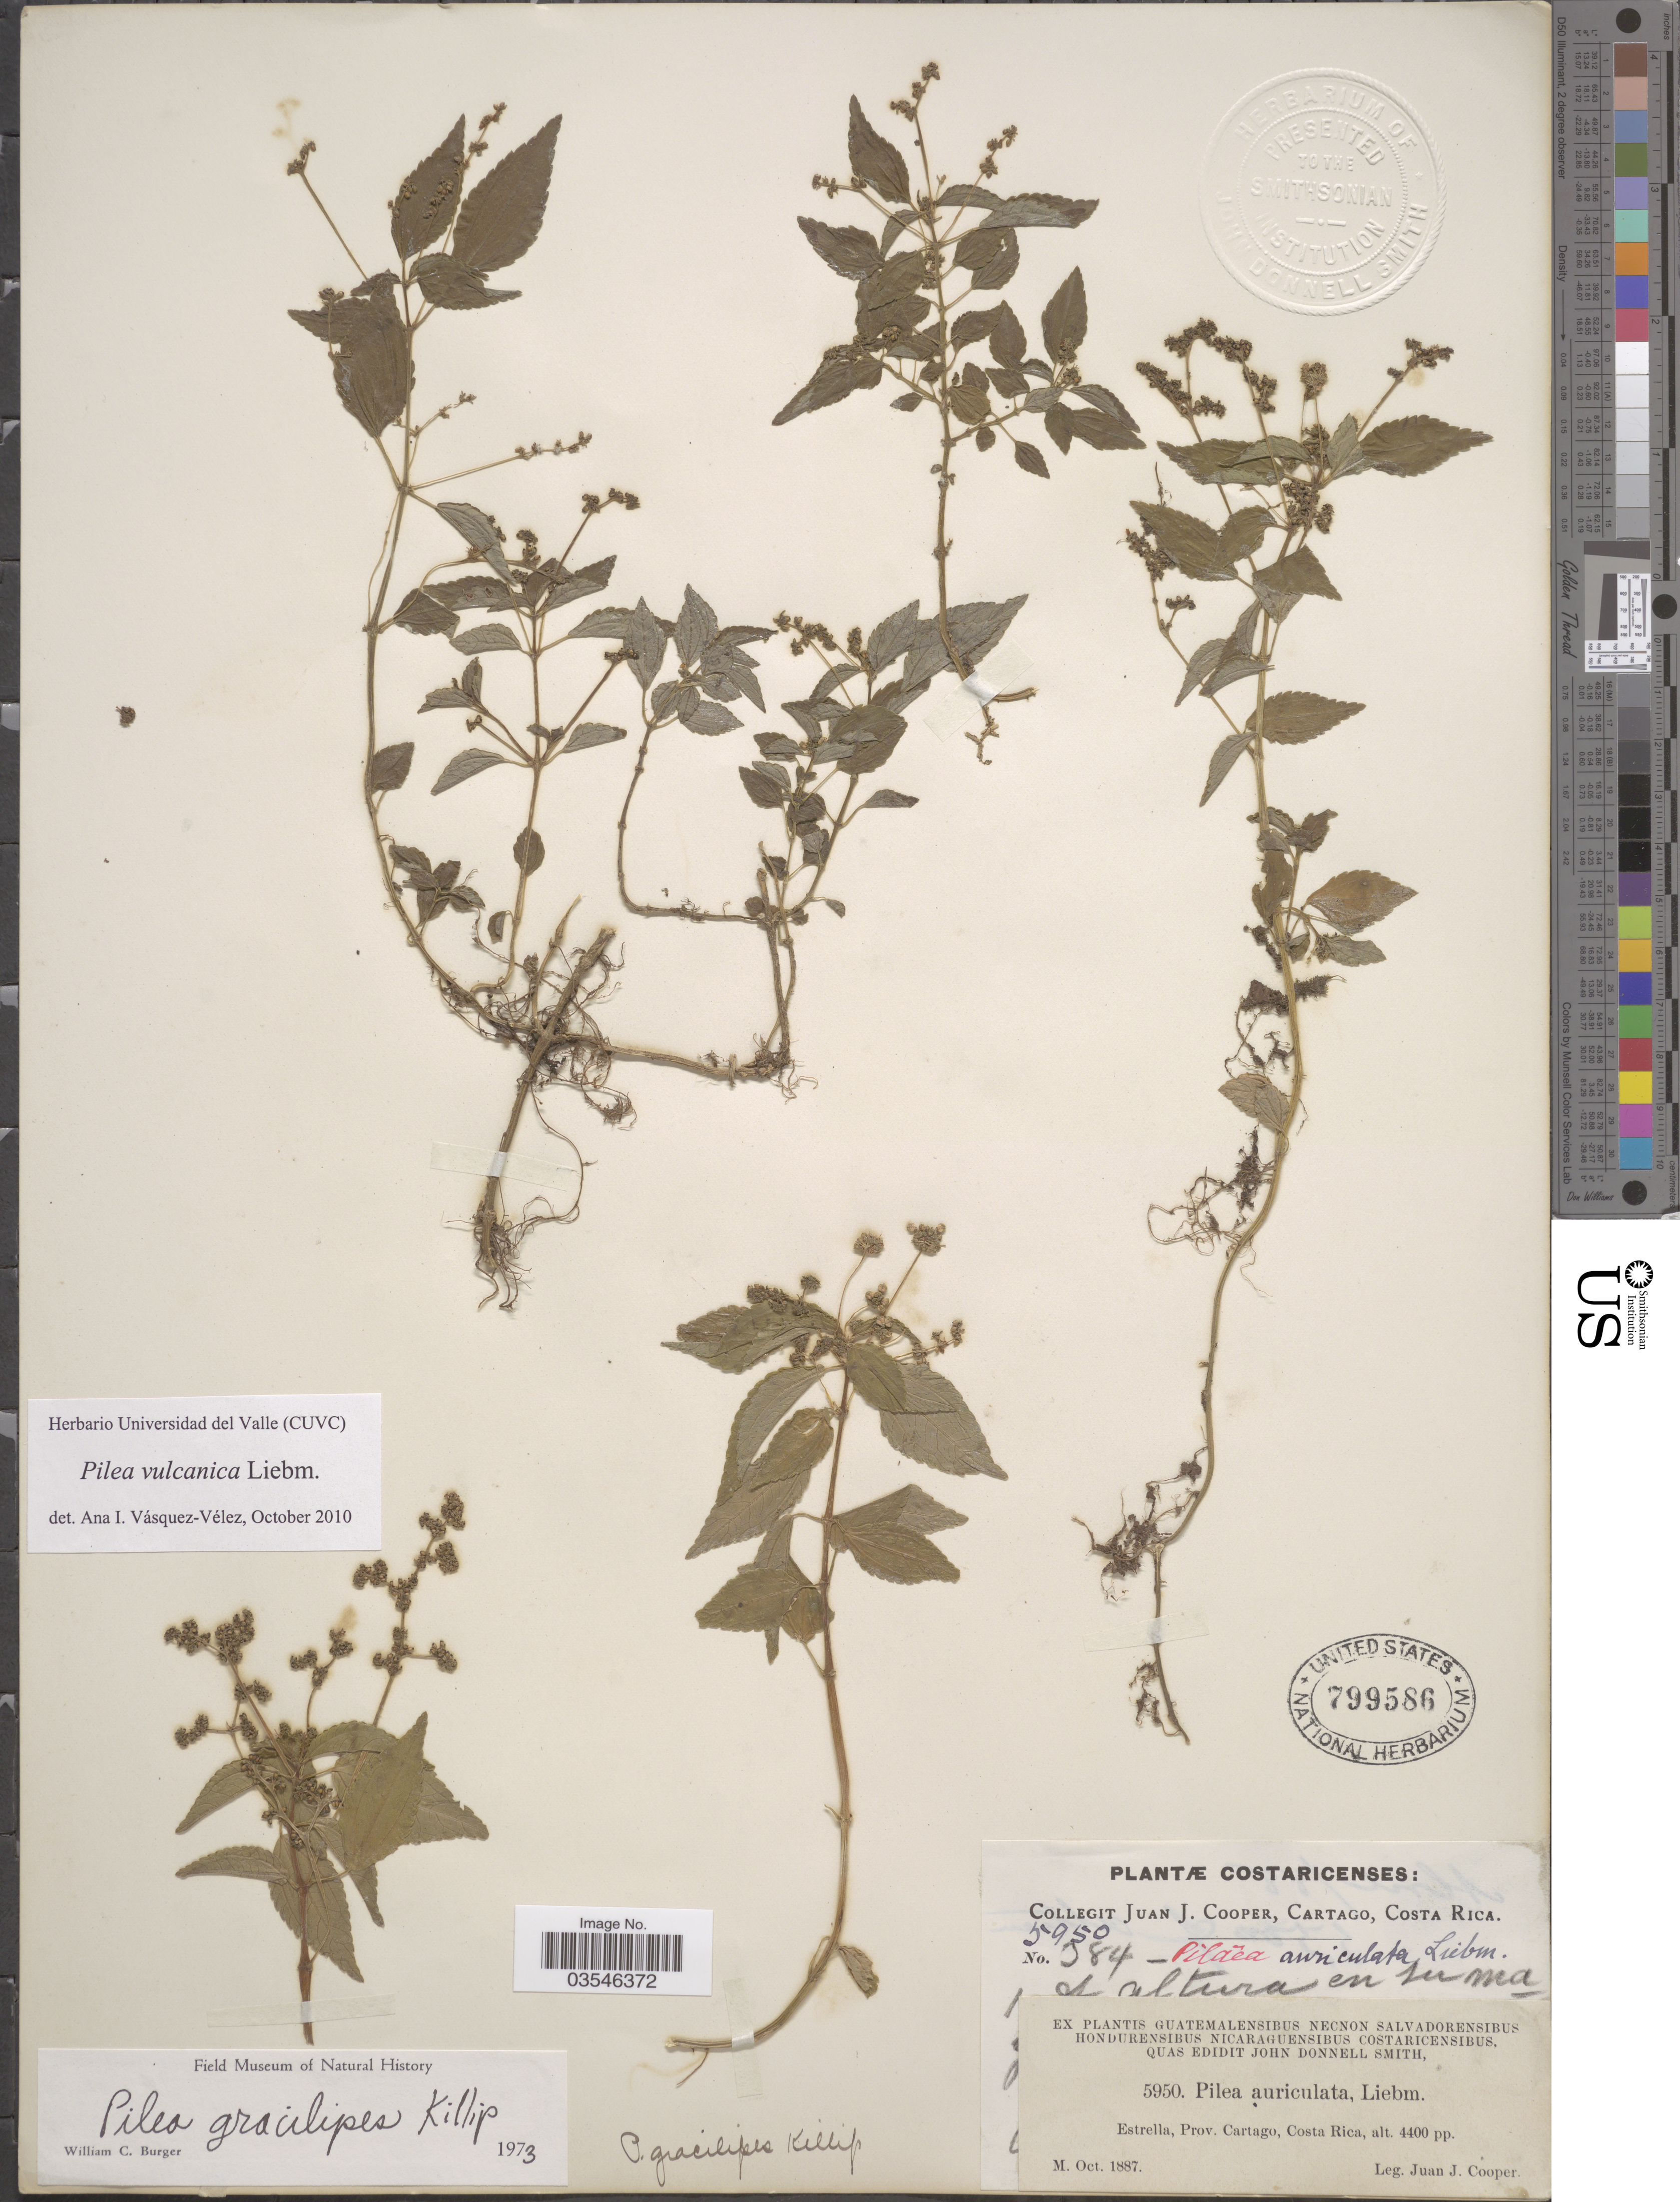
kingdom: Plantae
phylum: Tracheophyta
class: Magnoliopsida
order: Rosales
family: Urticaceae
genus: Pilea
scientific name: Pilea vulcanica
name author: Liebm.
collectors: J. J. Cooper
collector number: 5950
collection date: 1887-10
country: Costa Rica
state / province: Cartago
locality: Estrella.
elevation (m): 1341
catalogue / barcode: US 799586